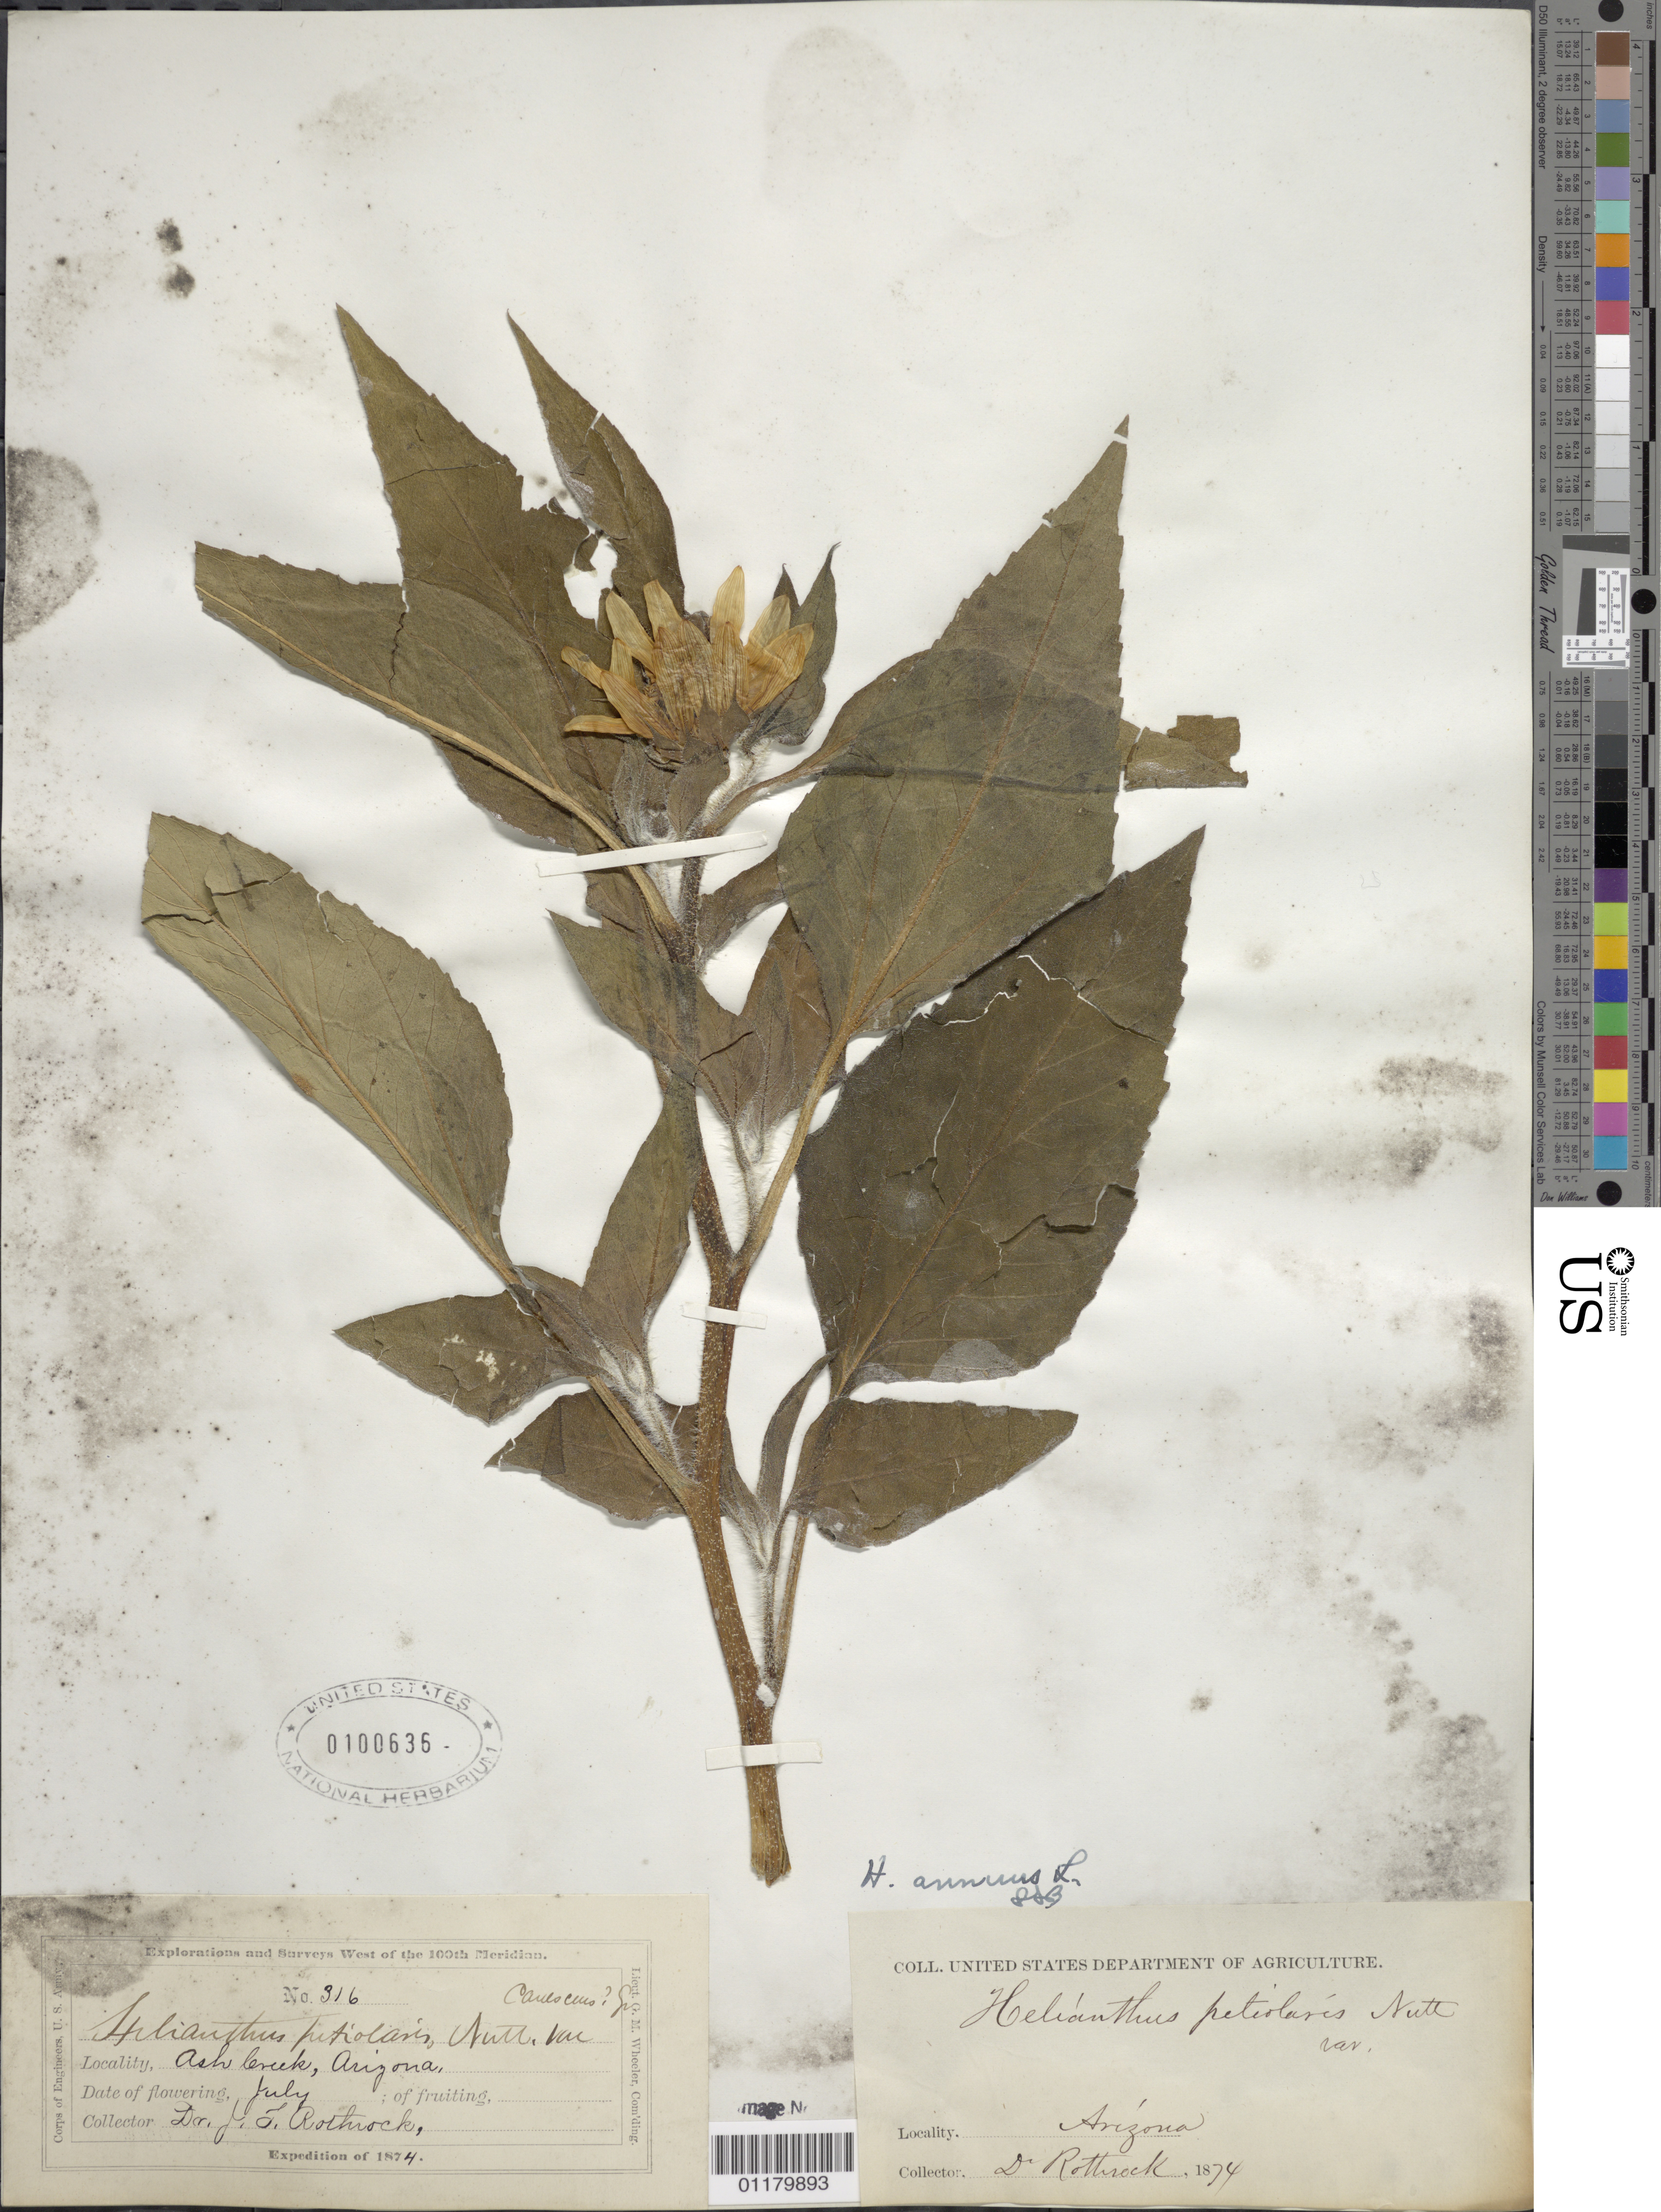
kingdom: Plantae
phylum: Tracheophyta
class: Magnoliopsida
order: Asterales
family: Asteraceae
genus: Helianthus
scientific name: Helianthus annuus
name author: L.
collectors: J. T. Rothrock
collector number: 316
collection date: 1874-07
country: United States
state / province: Arizona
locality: Ash Creek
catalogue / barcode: US 100636